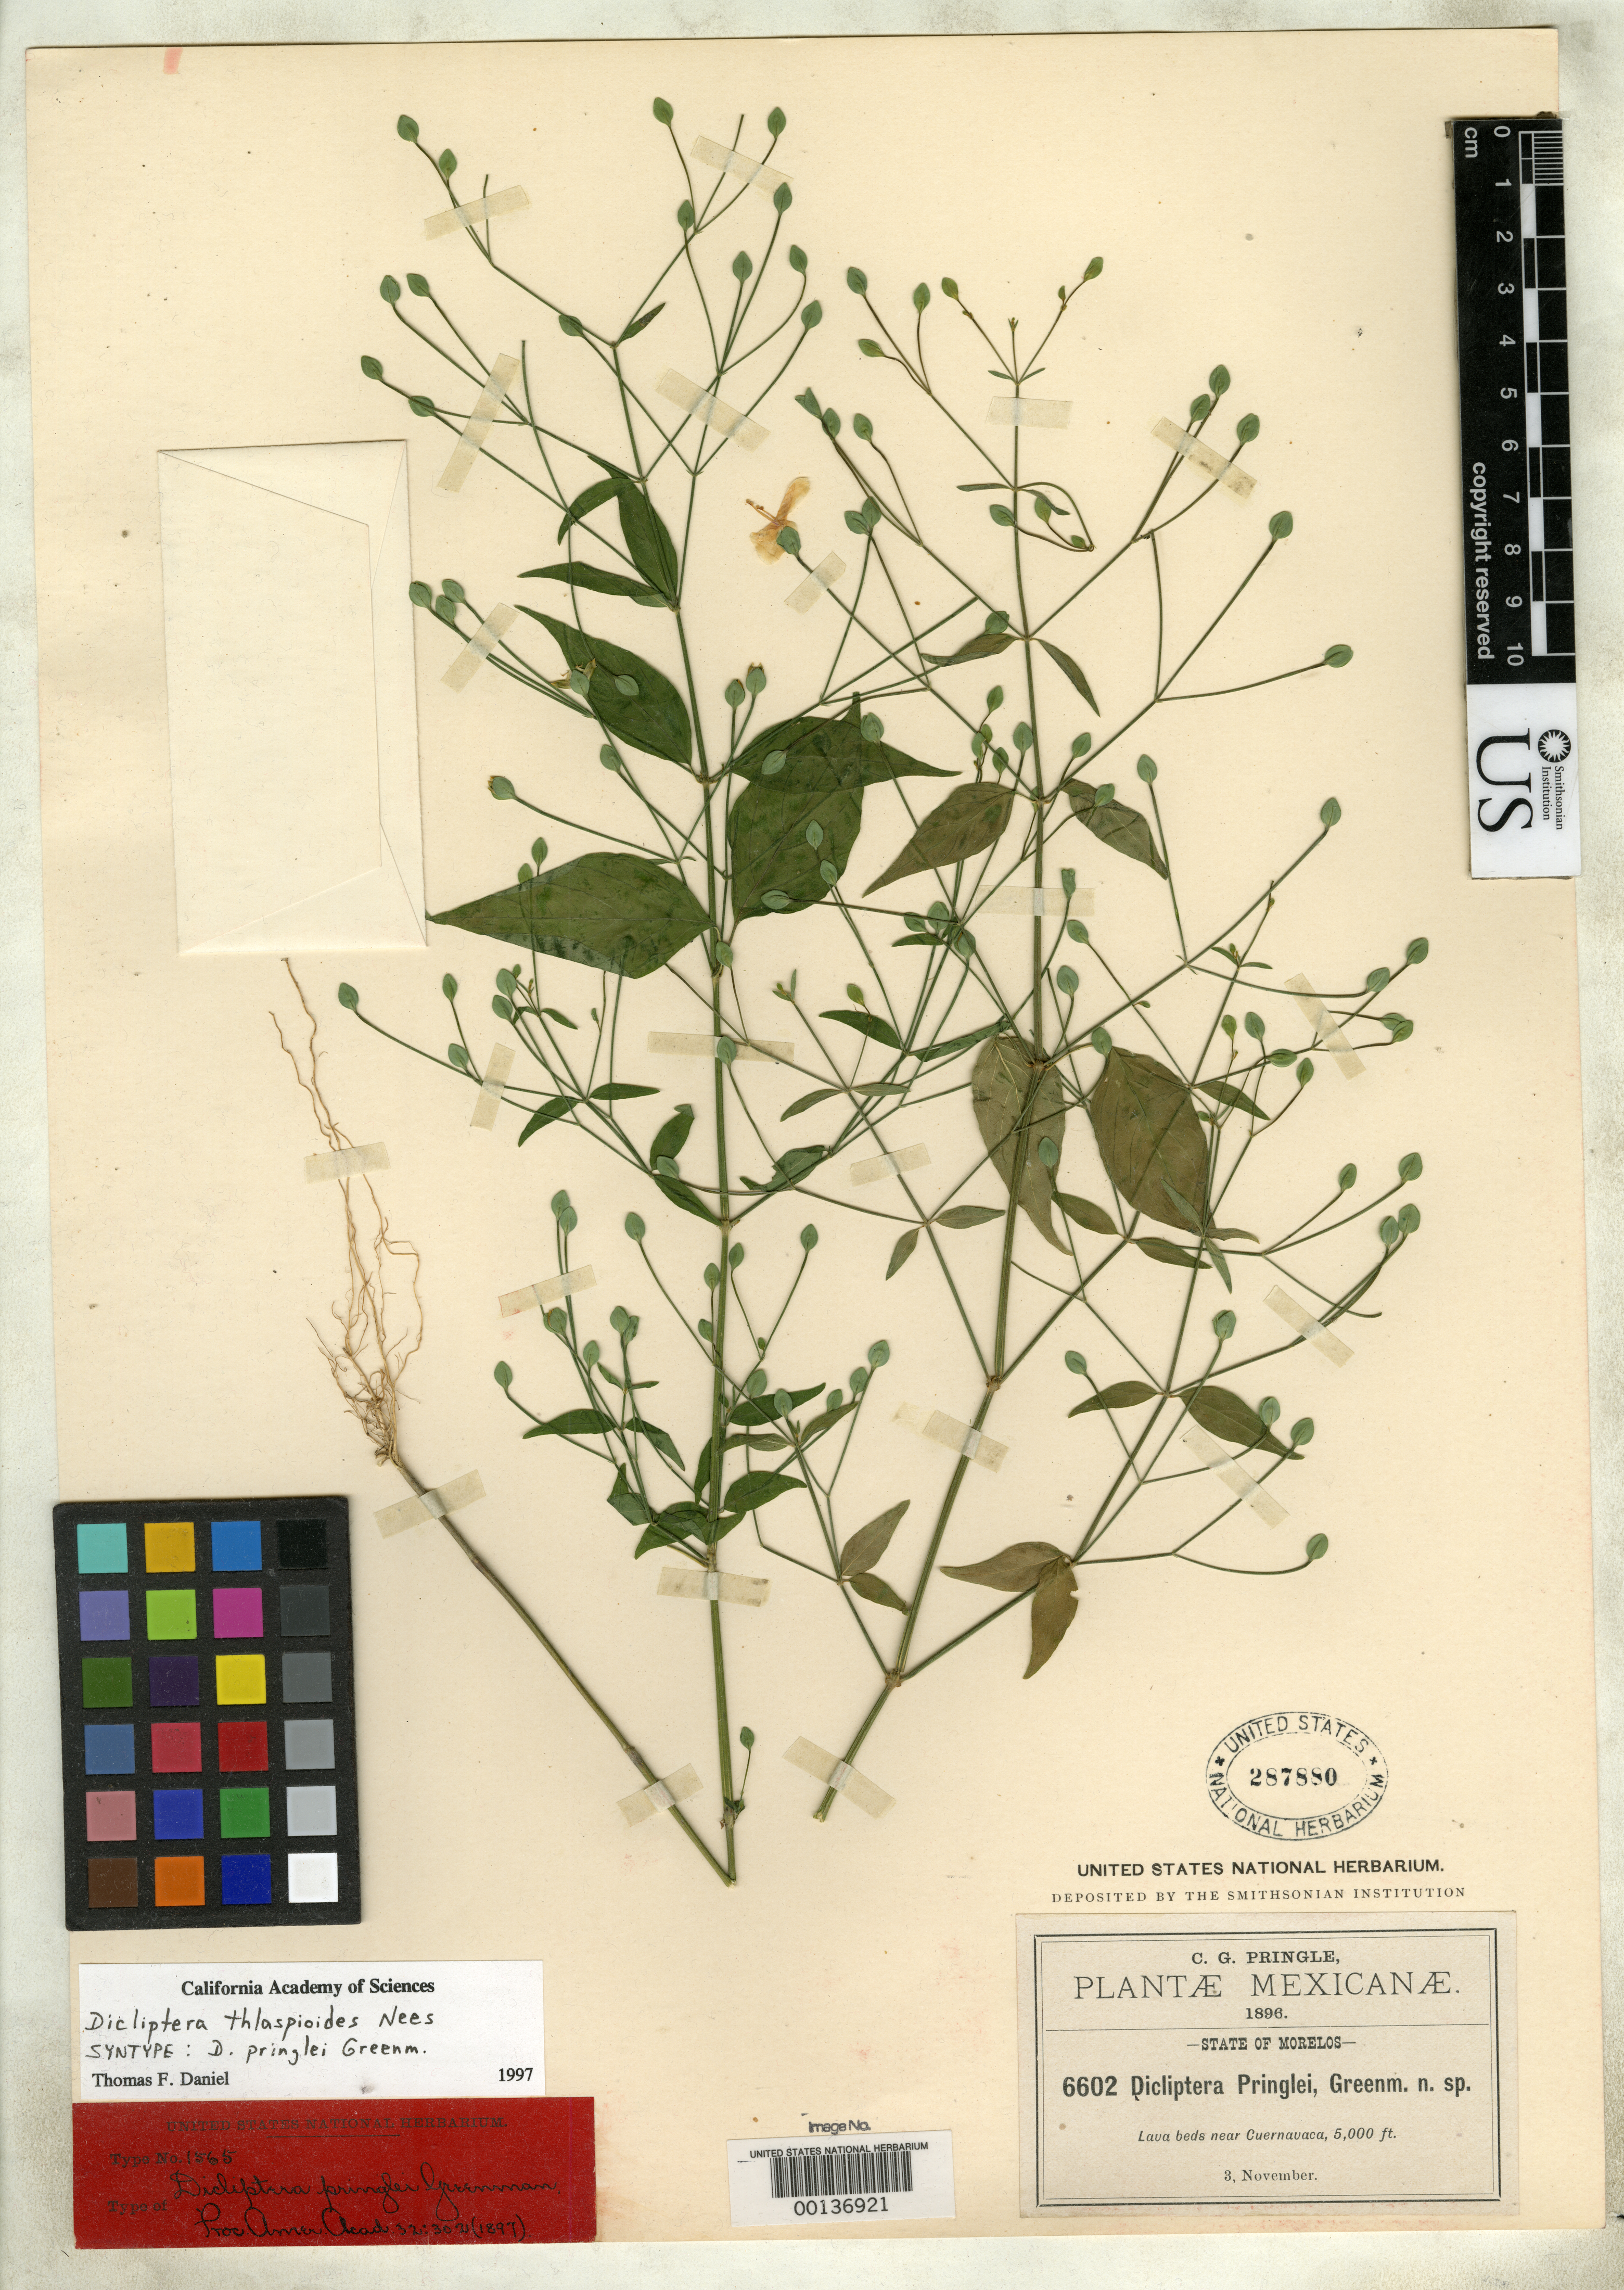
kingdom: Plantae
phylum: Tracheophyta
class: Magnoliopsida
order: Lamiales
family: Acanthaceae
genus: Dicliptera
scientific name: Dicliptera pringlei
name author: Greenm.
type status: Isosyntype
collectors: C. G. Pringle & E. W. Nelson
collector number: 6602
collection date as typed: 03 Nov 1896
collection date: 1896-11-03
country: Mexico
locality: On lava beds near Cuernavaca.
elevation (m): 1500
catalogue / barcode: US 287880